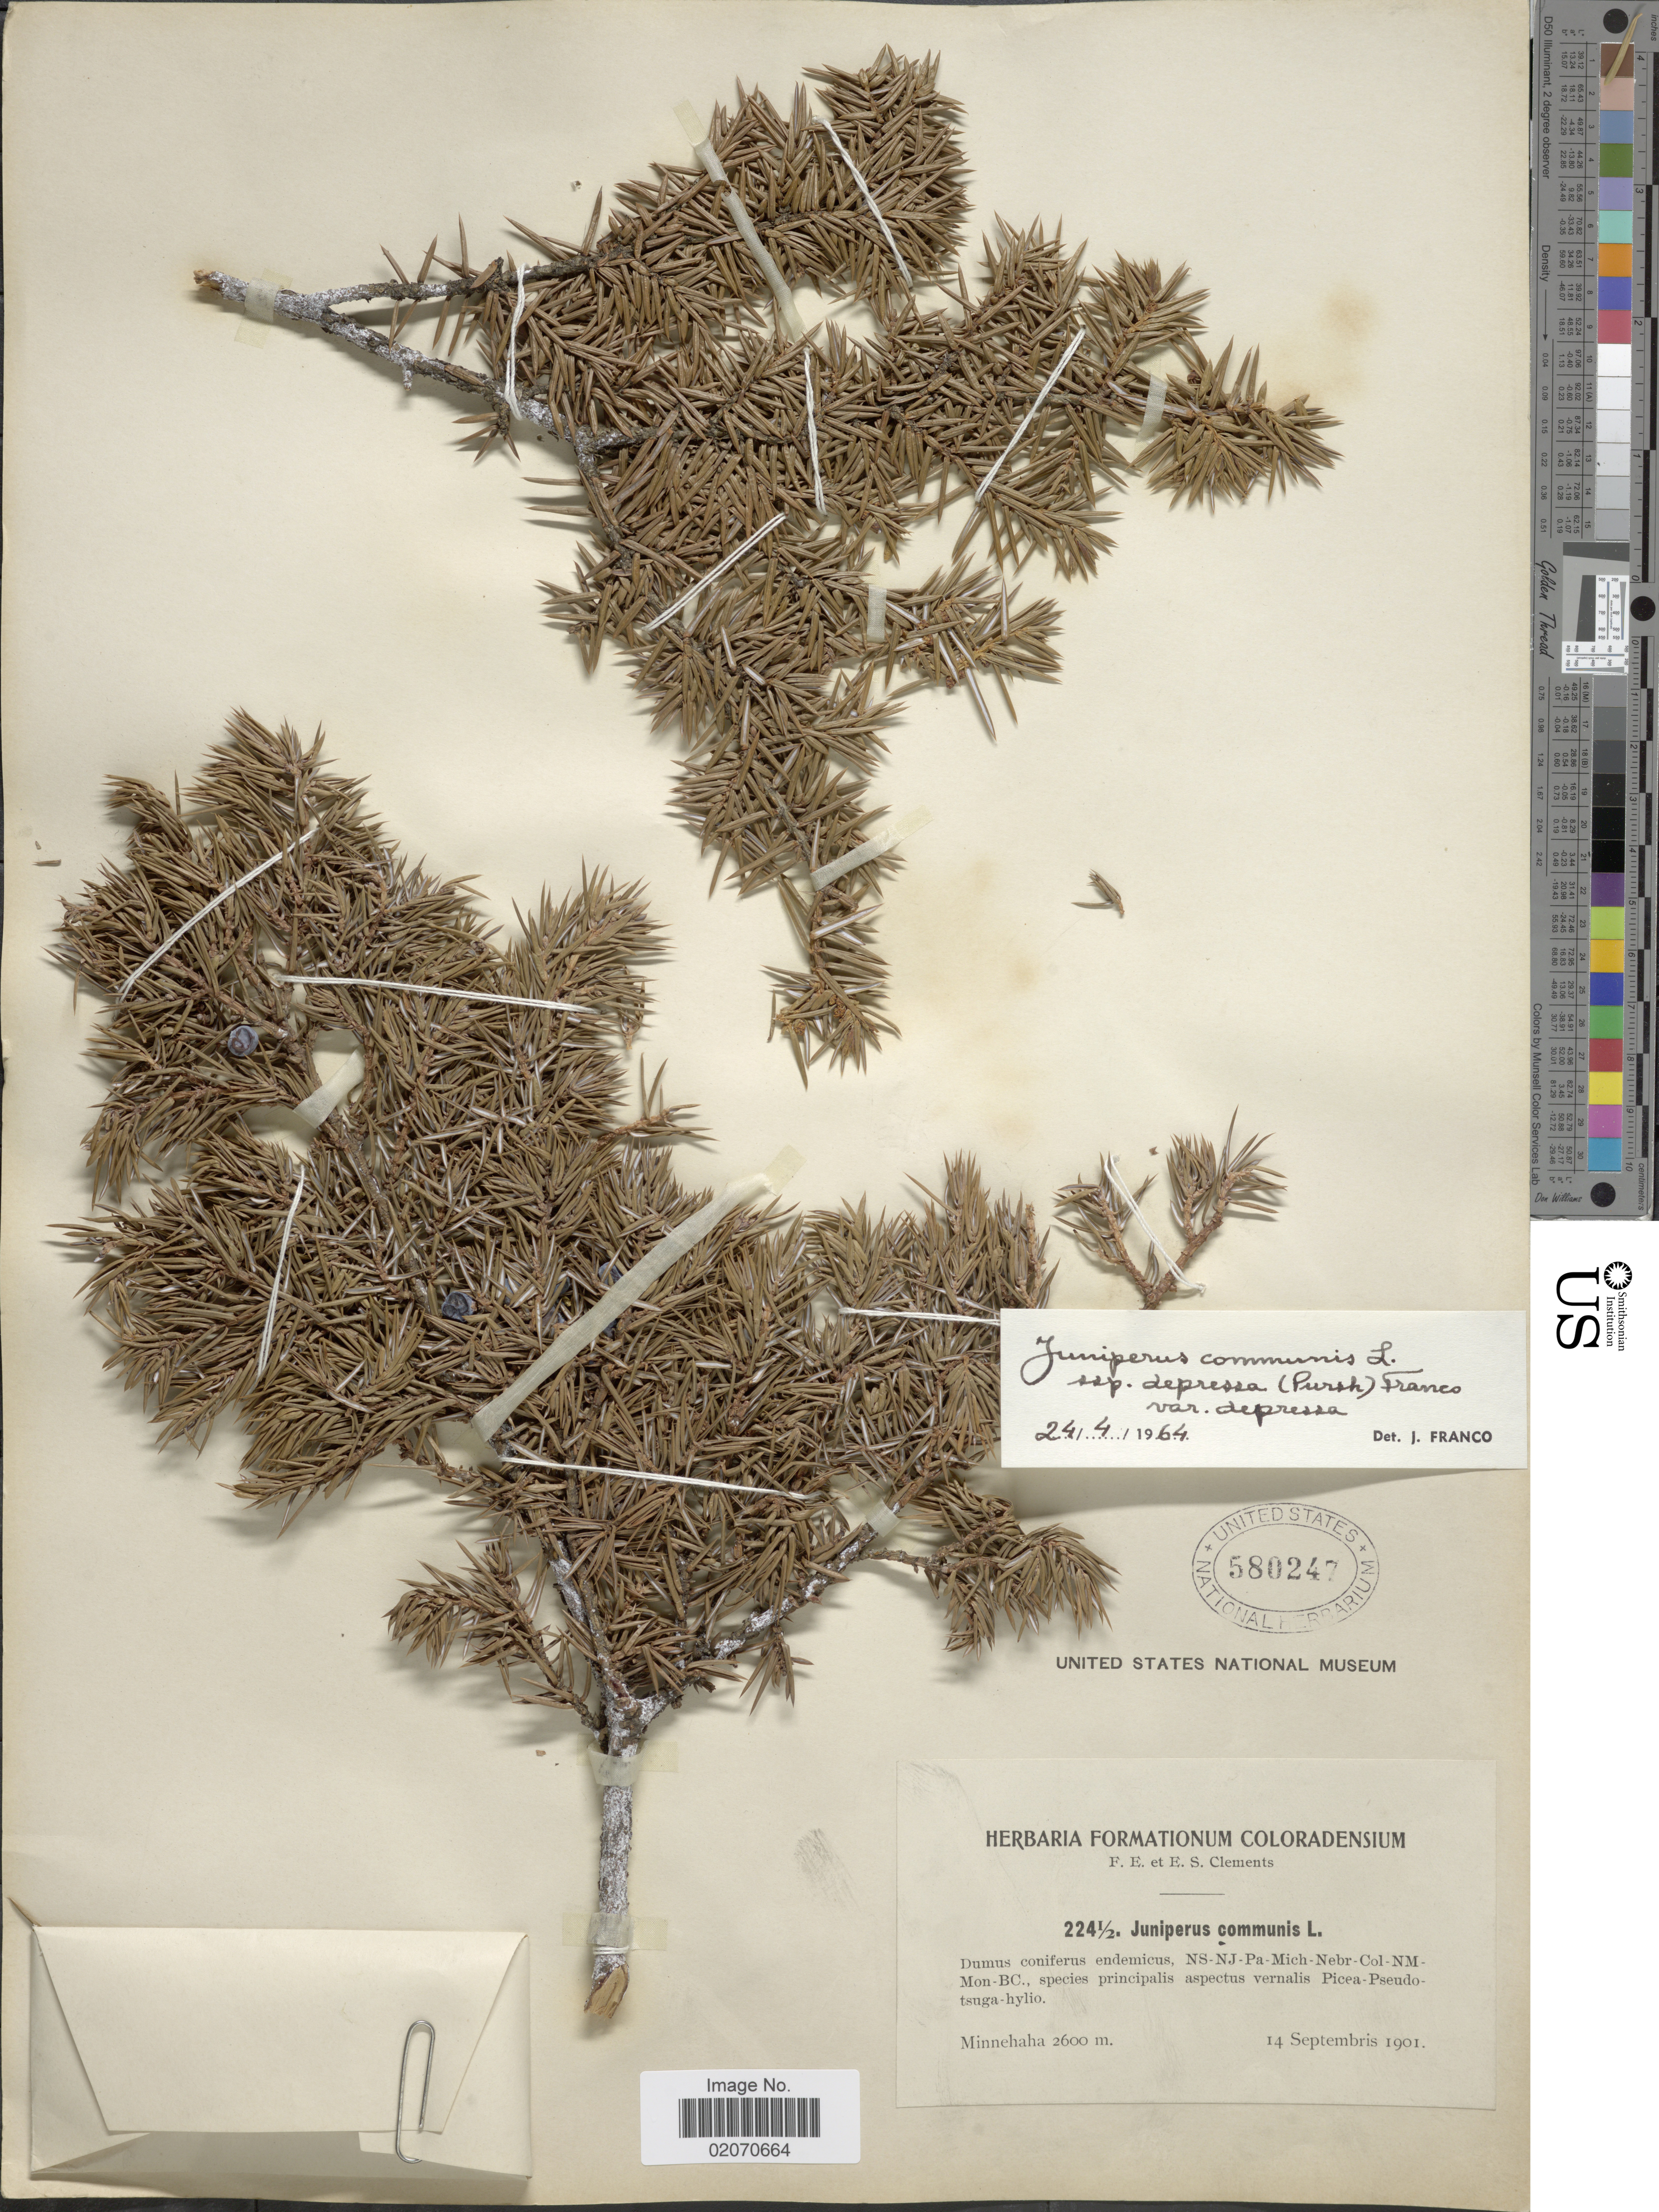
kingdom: Plantae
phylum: Tracheophyta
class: Pinopsida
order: Pinales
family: Cupressaceae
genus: Juniperus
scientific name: Juniperus communis var. depressa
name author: Pursh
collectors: F. E. Clements & E. S. Clements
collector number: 224 1/2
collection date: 1901-09-14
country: United States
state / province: Colorado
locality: Minnehaha. NS-NJ-Pa-Mich-Nebr-Col-NM-Mon-BC [unsure placement]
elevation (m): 2600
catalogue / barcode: US 580247